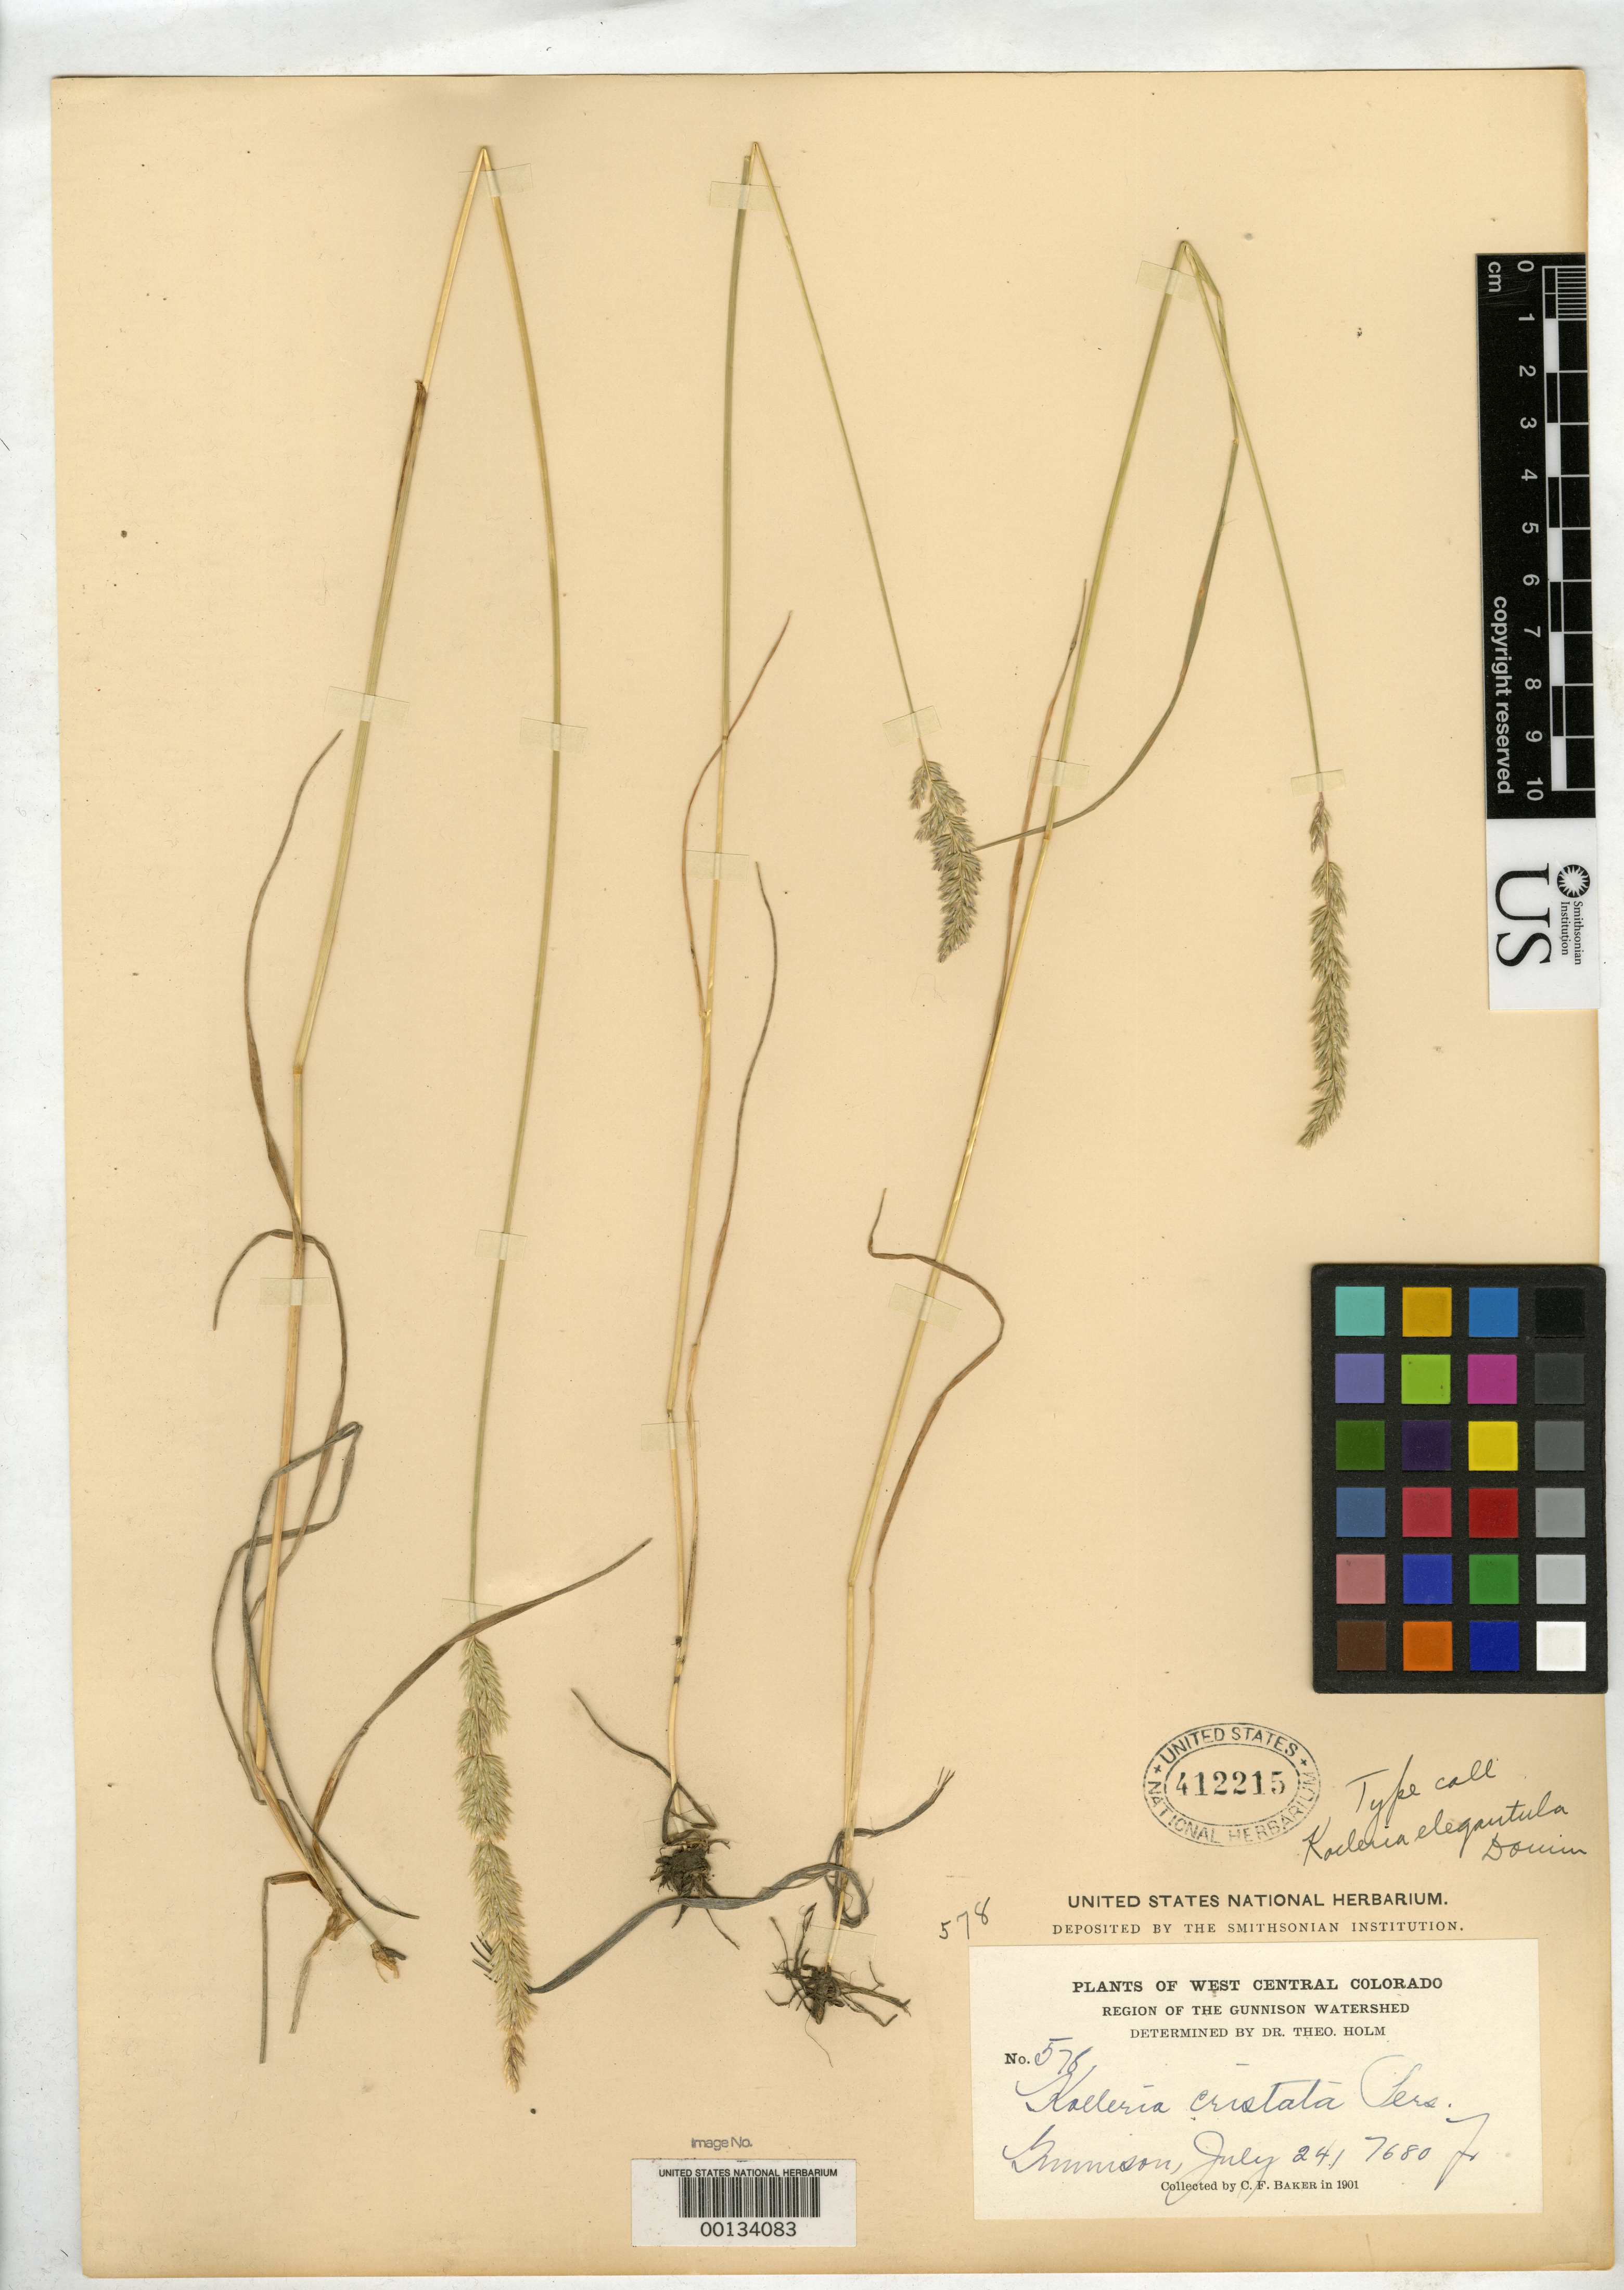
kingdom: Plantae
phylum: Tracheophyta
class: Liliopsida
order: Poales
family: Poaceae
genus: Koeleria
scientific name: Koeleria elegantula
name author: Domin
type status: Isotype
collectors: C. F. Baker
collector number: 578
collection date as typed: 24 Jul 1901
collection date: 1901-07-24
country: United States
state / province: Colorado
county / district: Gunnison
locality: Gunnison.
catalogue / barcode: US 412215